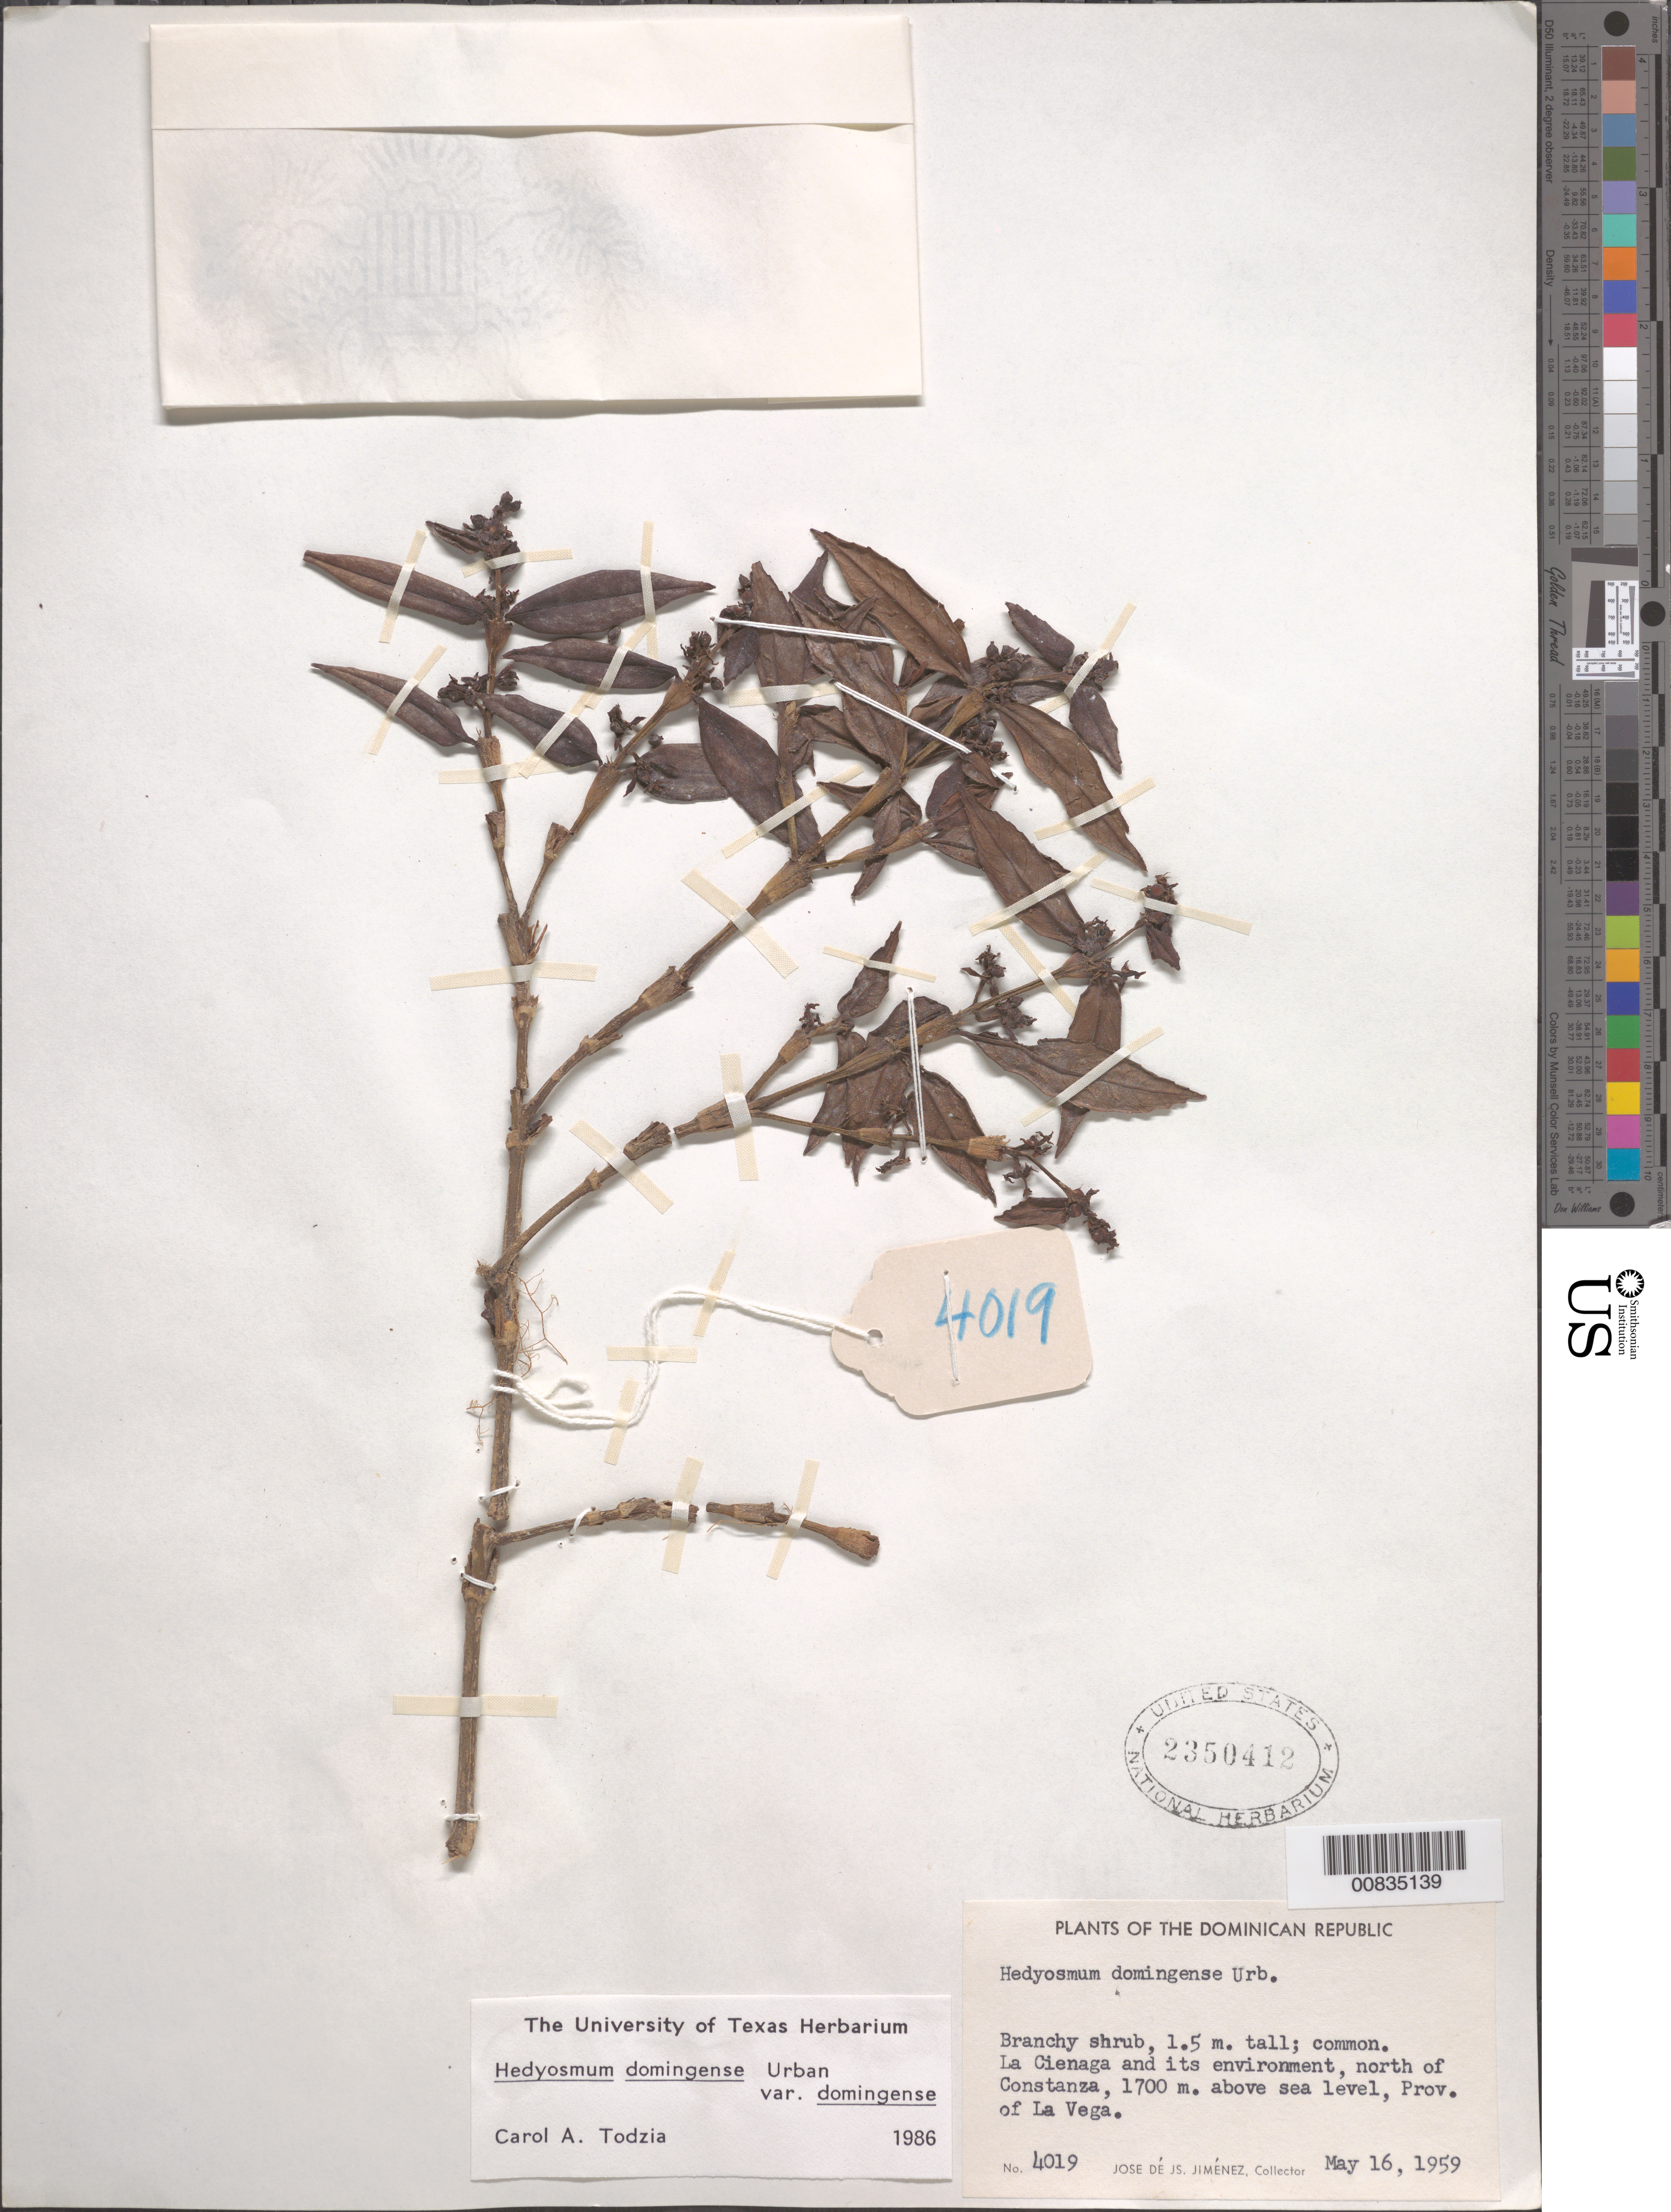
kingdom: Plantae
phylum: Tracheophyta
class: Magnoliopsida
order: Chloranthales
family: Chloranthaceae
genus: Hedyosmum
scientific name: Hedyosmum domingense var. domingense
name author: Urb.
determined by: Todzia, C. A., (TEX), University of Texas Austin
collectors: J. J. Jiménez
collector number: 4019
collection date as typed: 16 May 1959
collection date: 1959-05-16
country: Dominican Republic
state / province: La Vega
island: Hispaniola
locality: La Ciénaga and its environment, north of Constanza.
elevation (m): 1700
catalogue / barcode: US 2350412